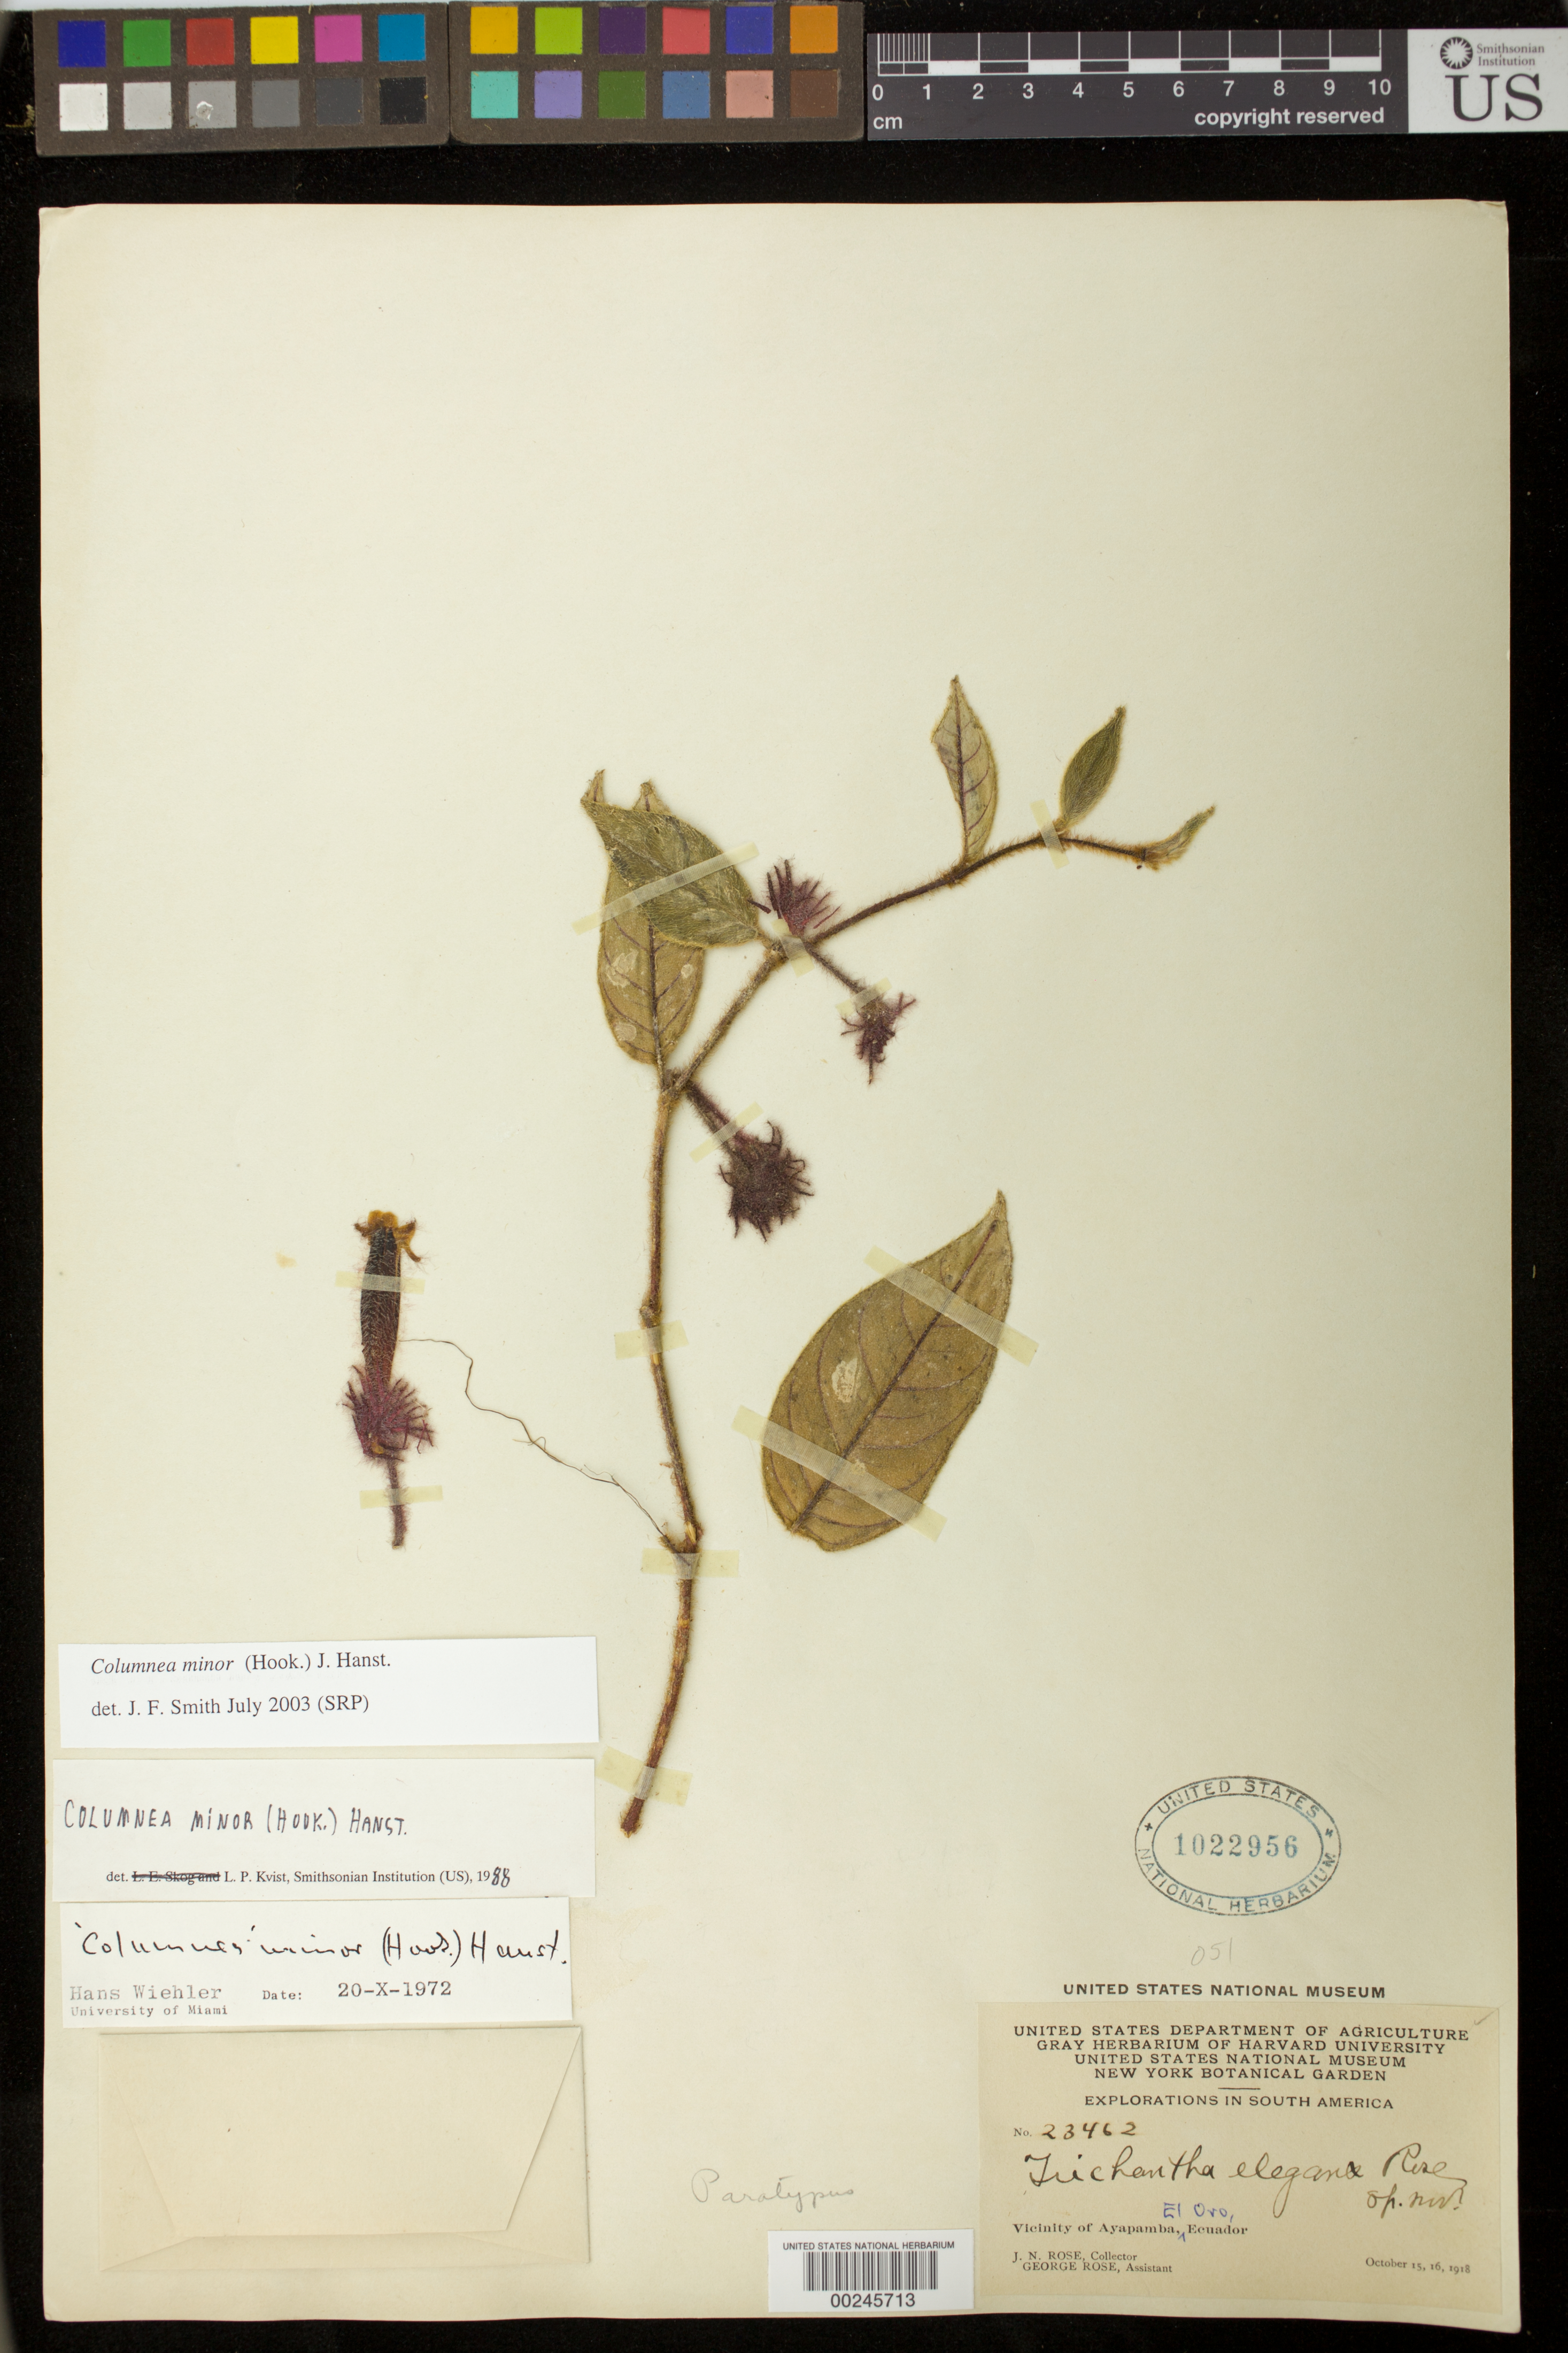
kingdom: Plantae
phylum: Tracheophyta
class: Magnoliopsida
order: Lamiales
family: Gesneriaceae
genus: Columnea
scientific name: Columnea minor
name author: (Hook.) Hanst.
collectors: J. N. Rose & G. Rose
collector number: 23462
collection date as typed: Oct 1918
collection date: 1918-10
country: Ecuador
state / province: El Oro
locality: Vicinity of Ayapamba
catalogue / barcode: US 1022956